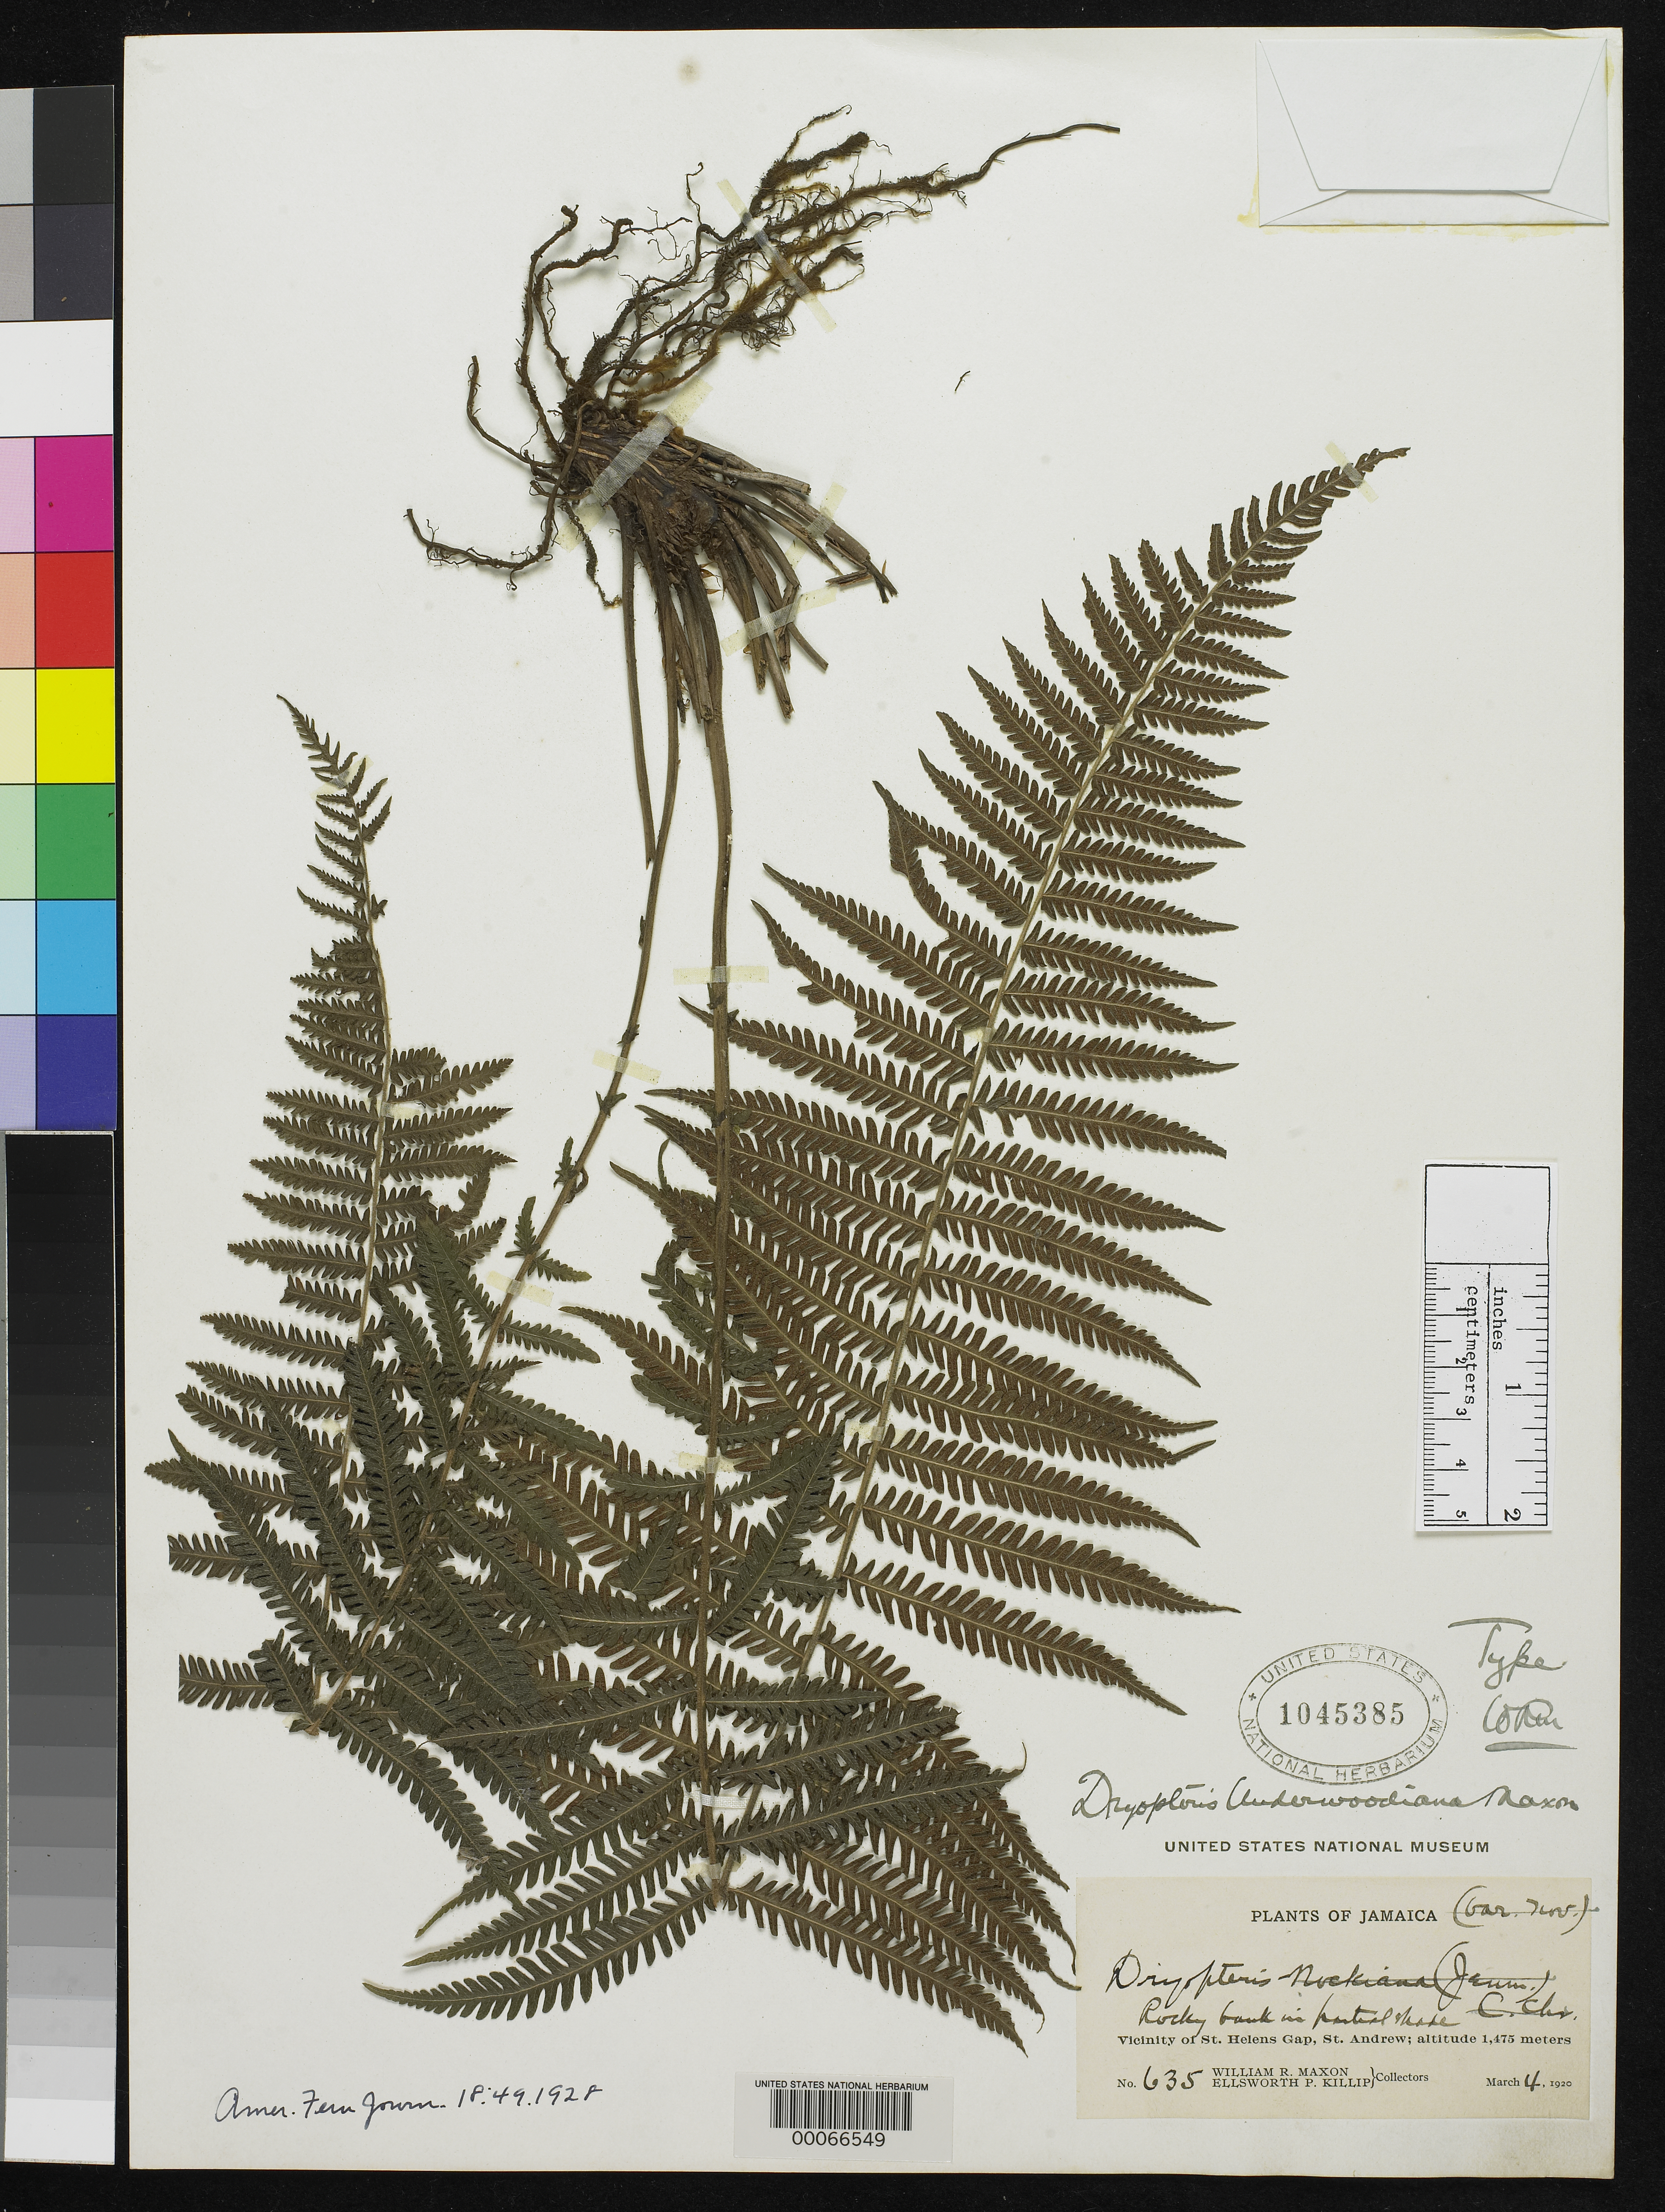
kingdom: Plantae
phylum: Tracheophyta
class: Polypodiopsida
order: Polypodiales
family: Dryopteridaceae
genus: Dryopteris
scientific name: Dryopteris underwoodiana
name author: Maxon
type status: Holotype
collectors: W. R. Maxon & E. P. Killip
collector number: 635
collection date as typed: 04 Mar 1920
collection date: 1920-03-04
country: Jamaica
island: Greater Antilles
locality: Vicinity of St. Helen's Gap, St. Andrews.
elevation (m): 1475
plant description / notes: Protologue explicitly cites (only) USNH 1045385 as "Type".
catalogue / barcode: US 1045385